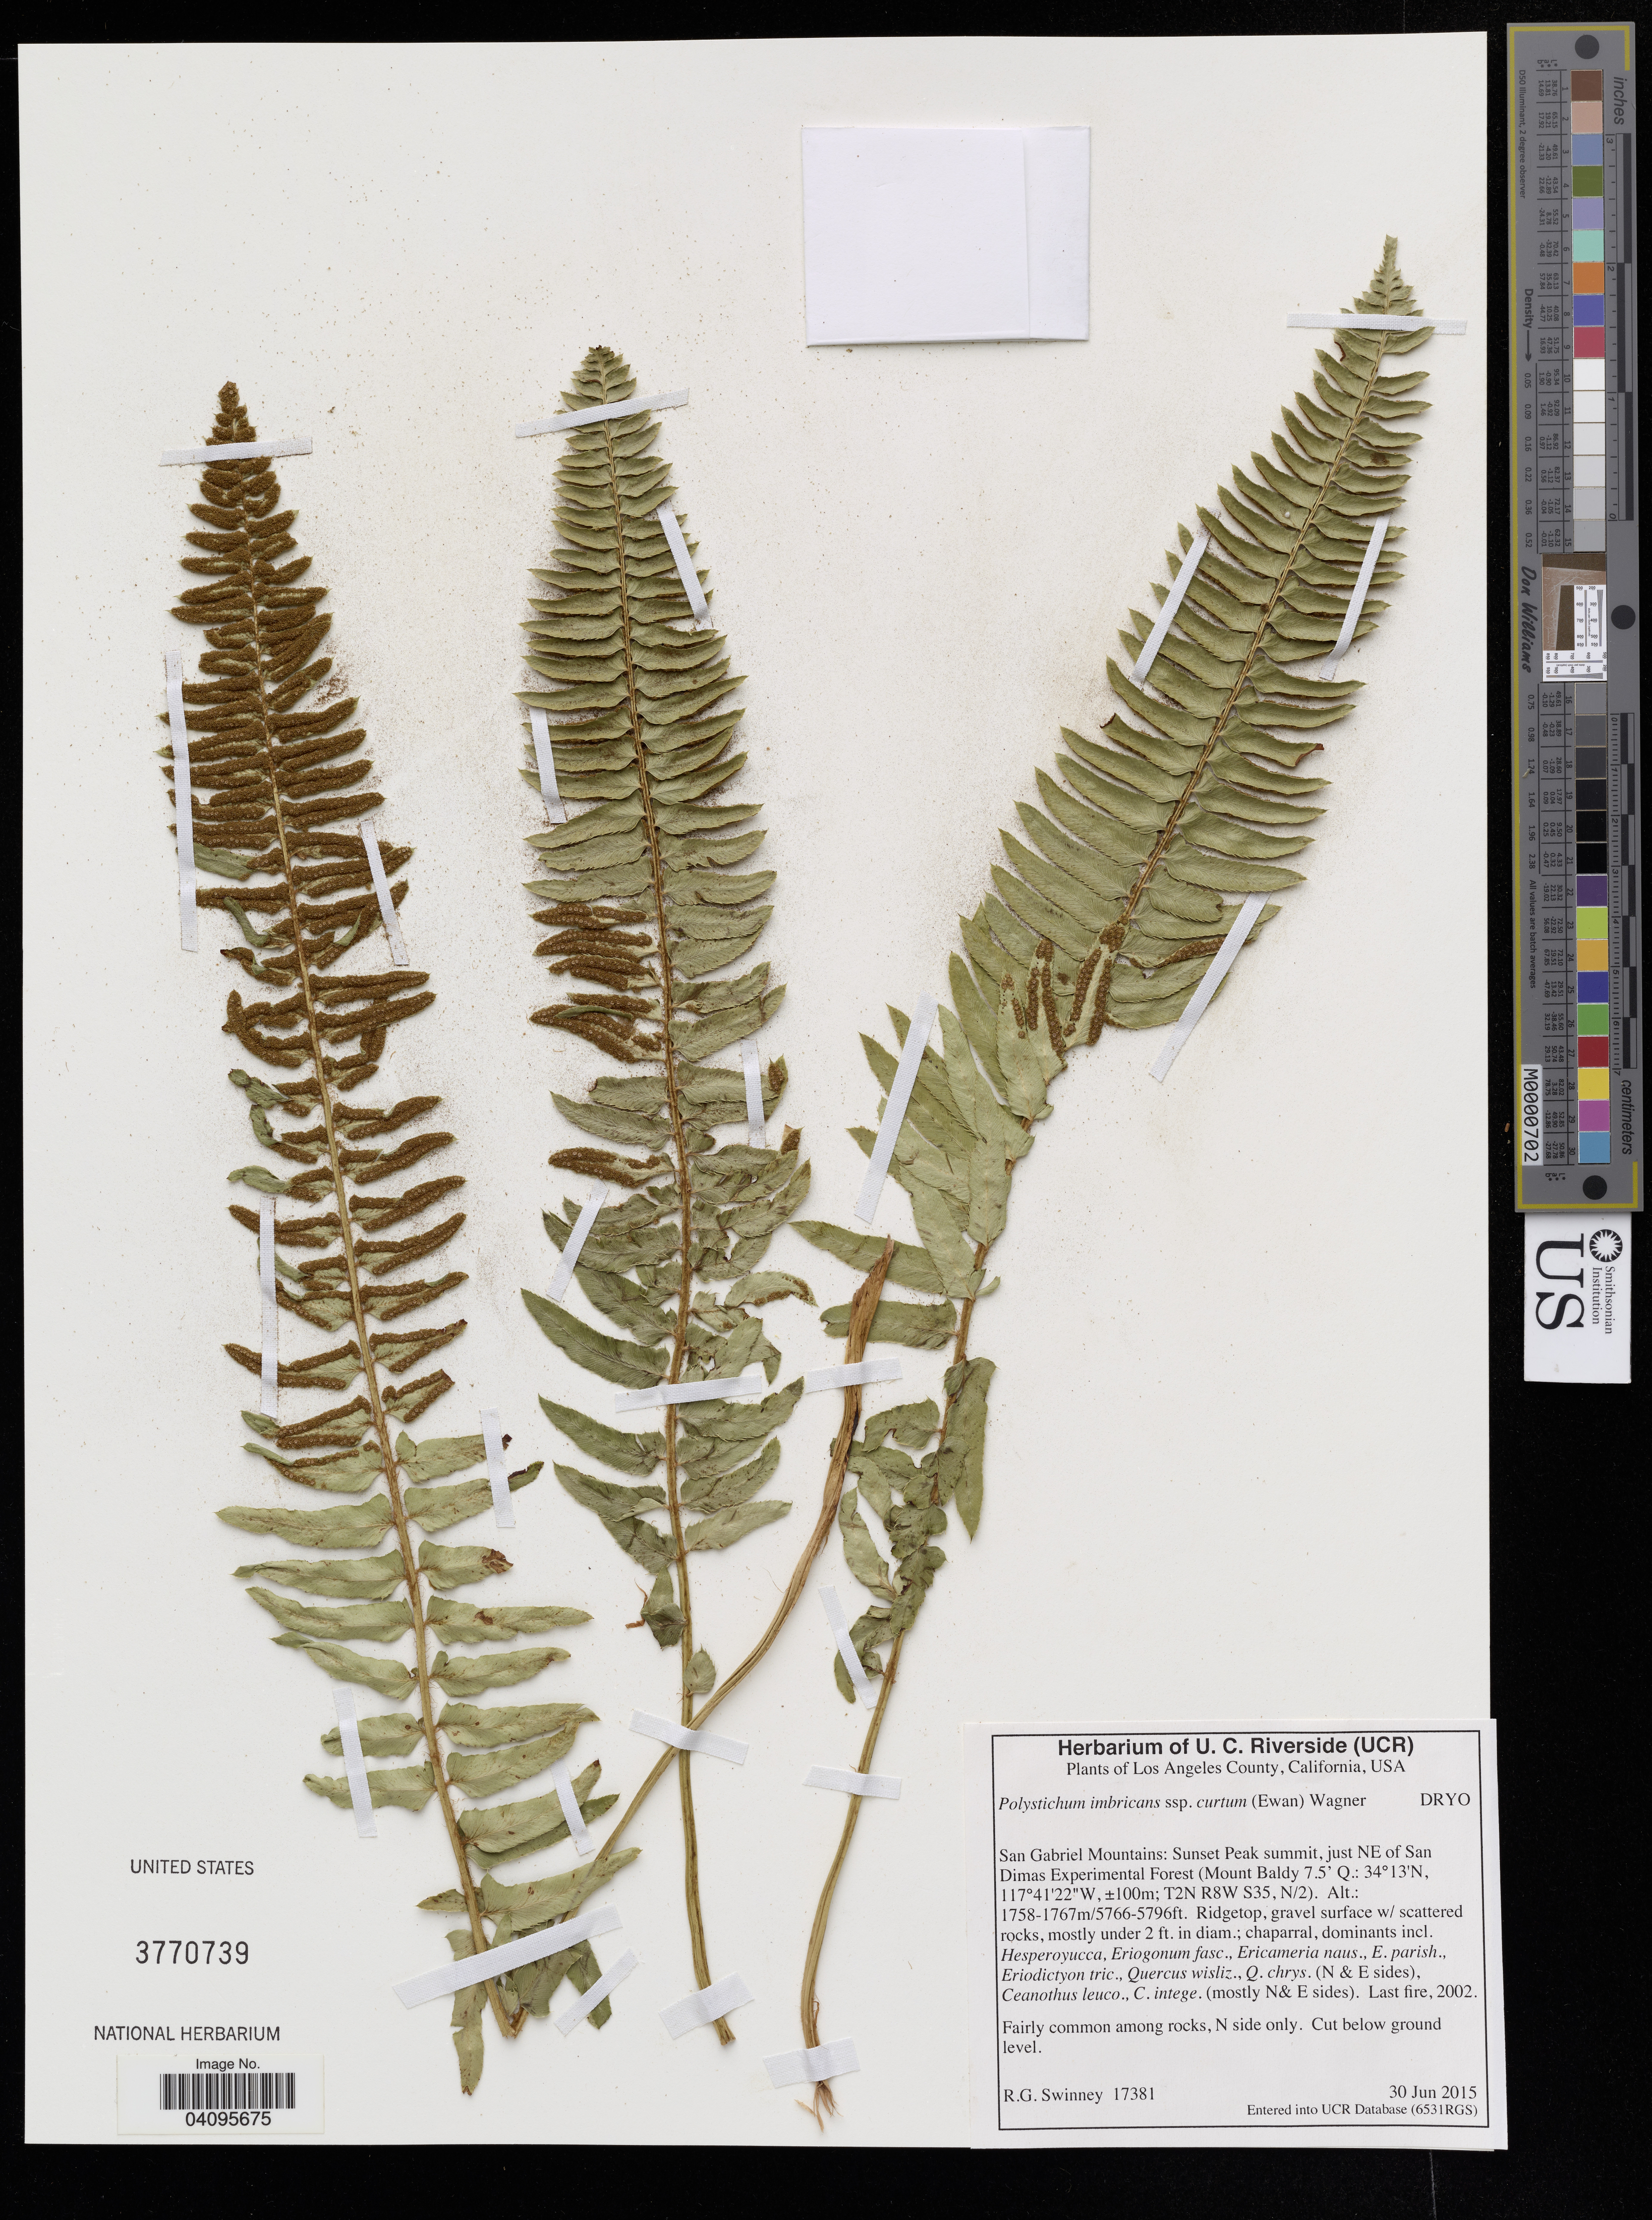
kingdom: Plantae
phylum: Tracheophyta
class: Polypodiopsida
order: Polypodiales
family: Dryopteridaceae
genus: Polystichum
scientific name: Polystichum imbricans subsp. curtum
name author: (Ewan) D.H. Wagner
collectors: R. Swinney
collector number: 17381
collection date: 2015-06-30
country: United States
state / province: California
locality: Los Angeles County. San Gabriel Mountains: Sunset Peak summit, just NE of San Dimas Experimental Forest (Mount Baldy).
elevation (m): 1758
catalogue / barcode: US 3770739